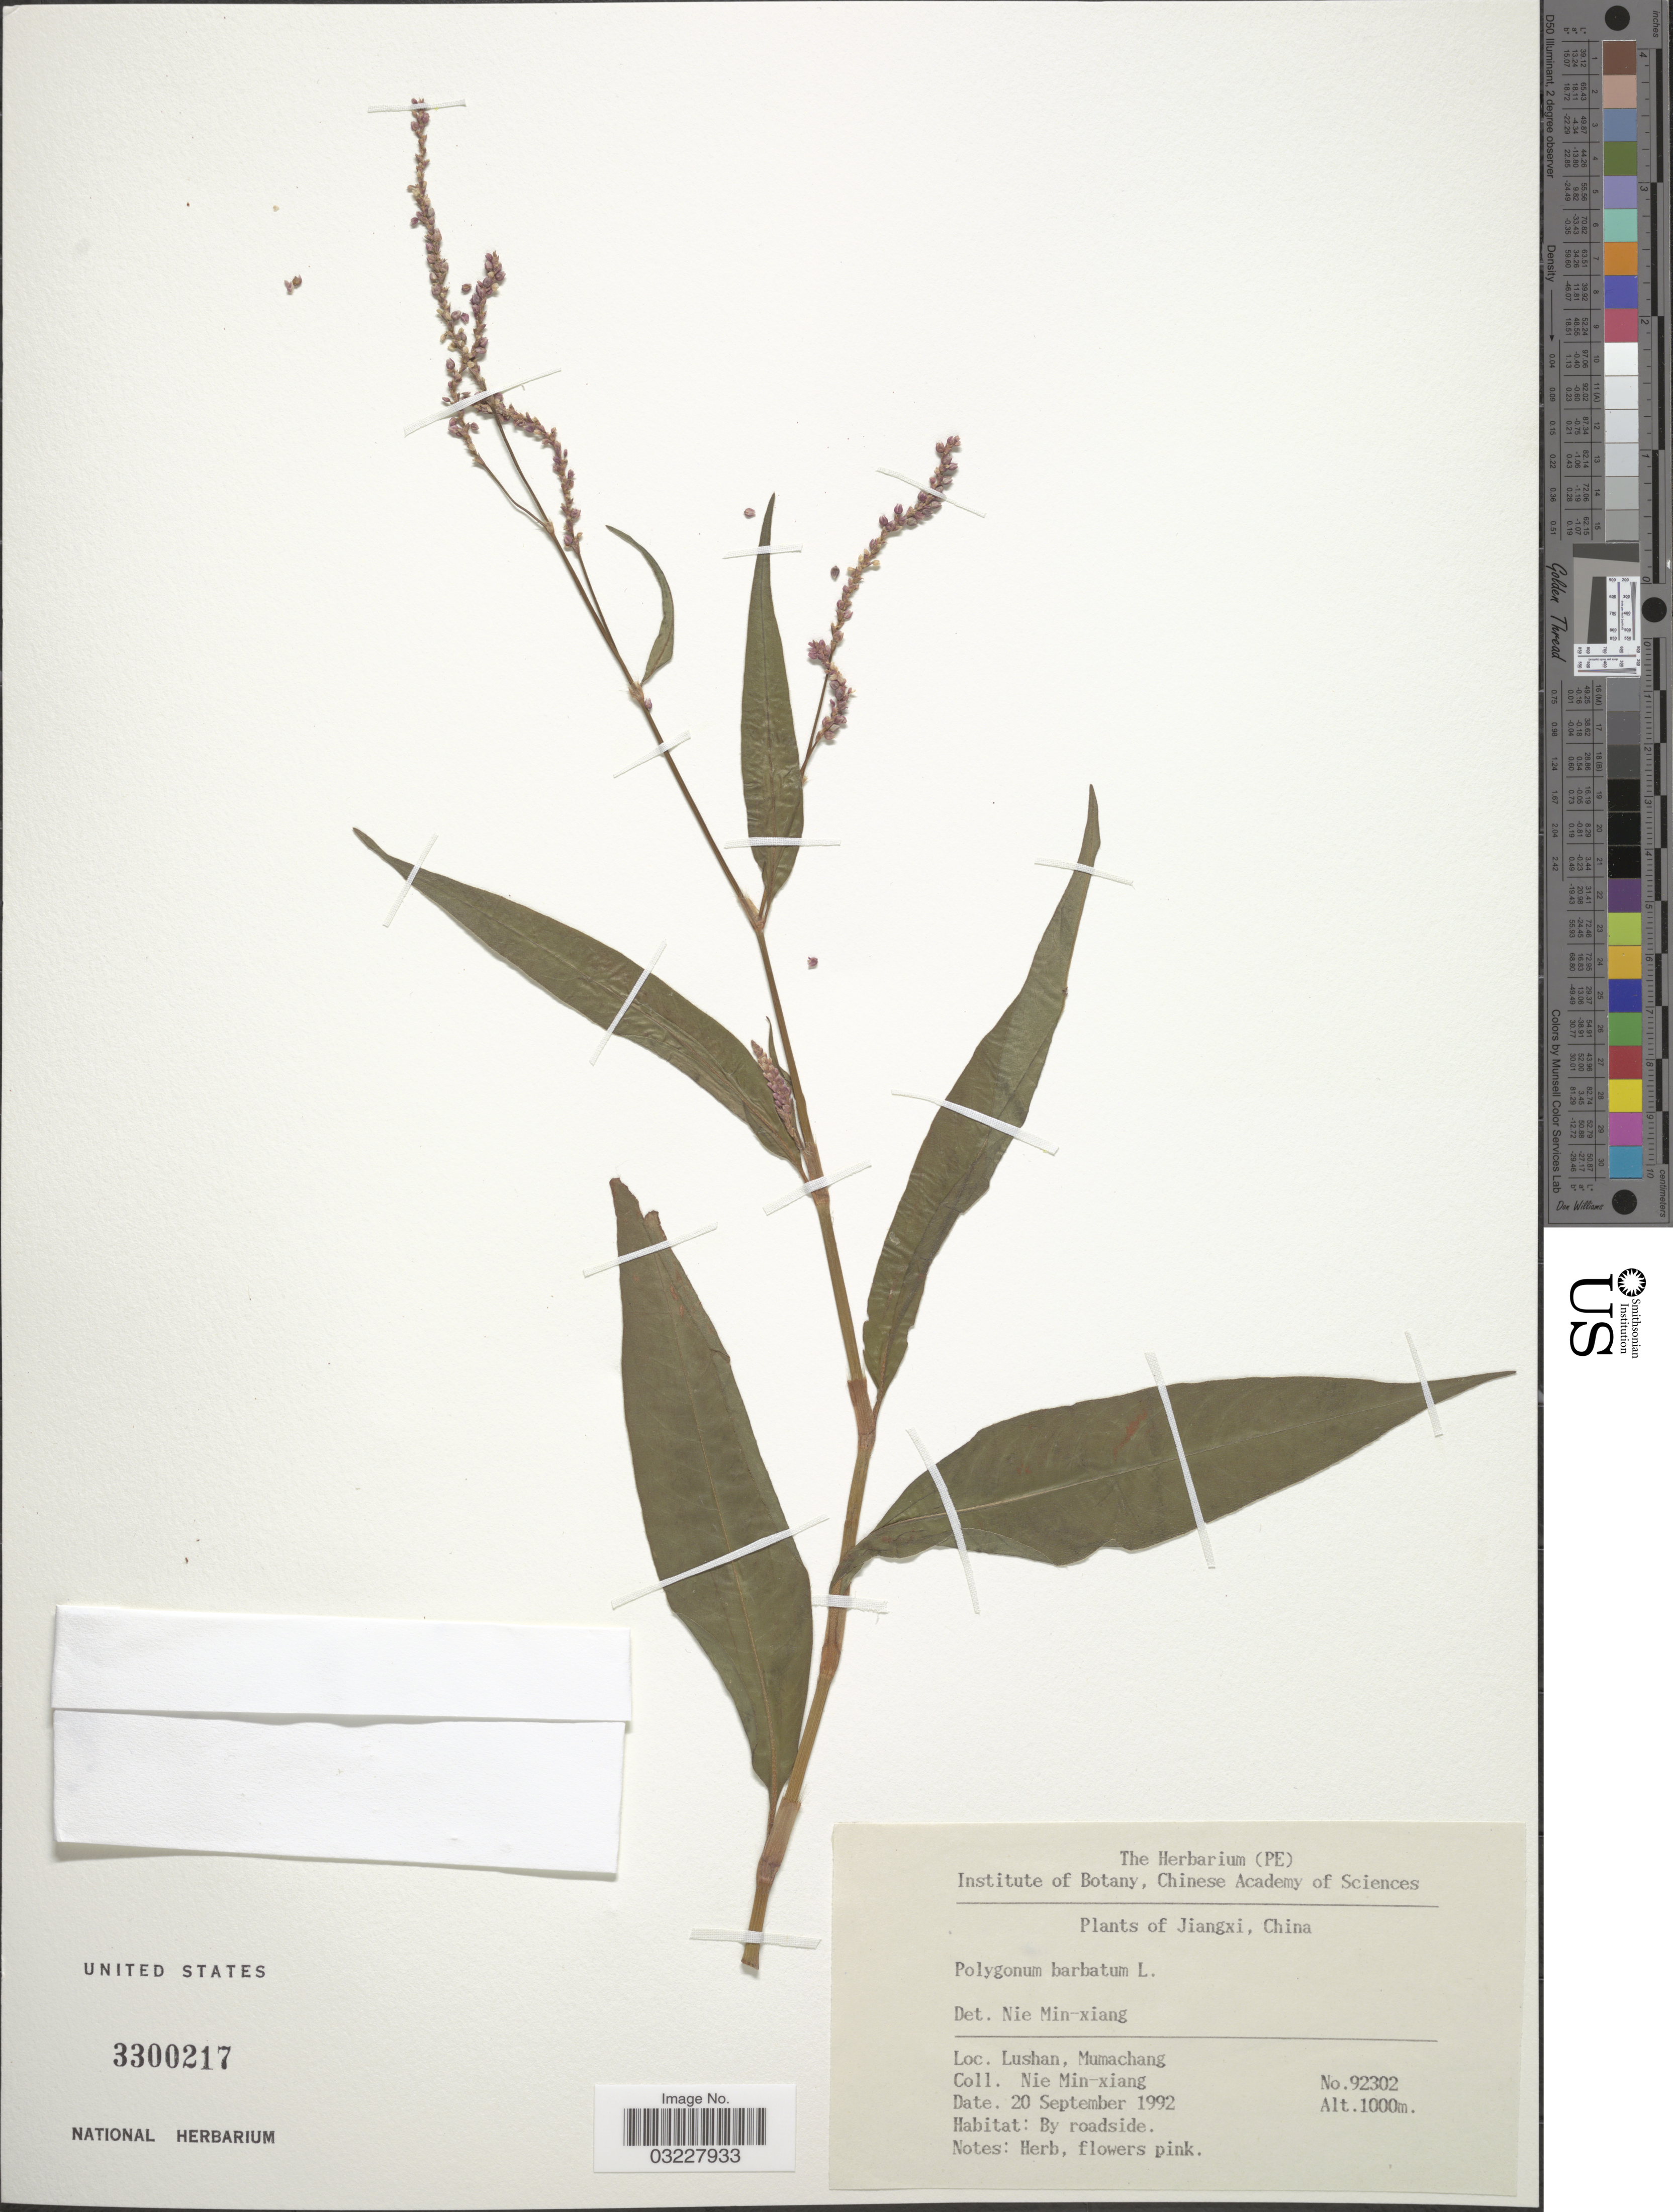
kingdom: Plantae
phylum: Tracheophyta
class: Magnoliopsida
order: Caryophyllales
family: Polygonaceae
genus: Polygonum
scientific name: Polygonum barbatum var. barbatum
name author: L.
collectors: M. Nie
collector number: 92302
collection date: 1992-09-20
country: China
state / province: Jiangxi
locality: Lushan, Mumachang.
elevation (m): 1000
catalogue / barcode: US 3300217